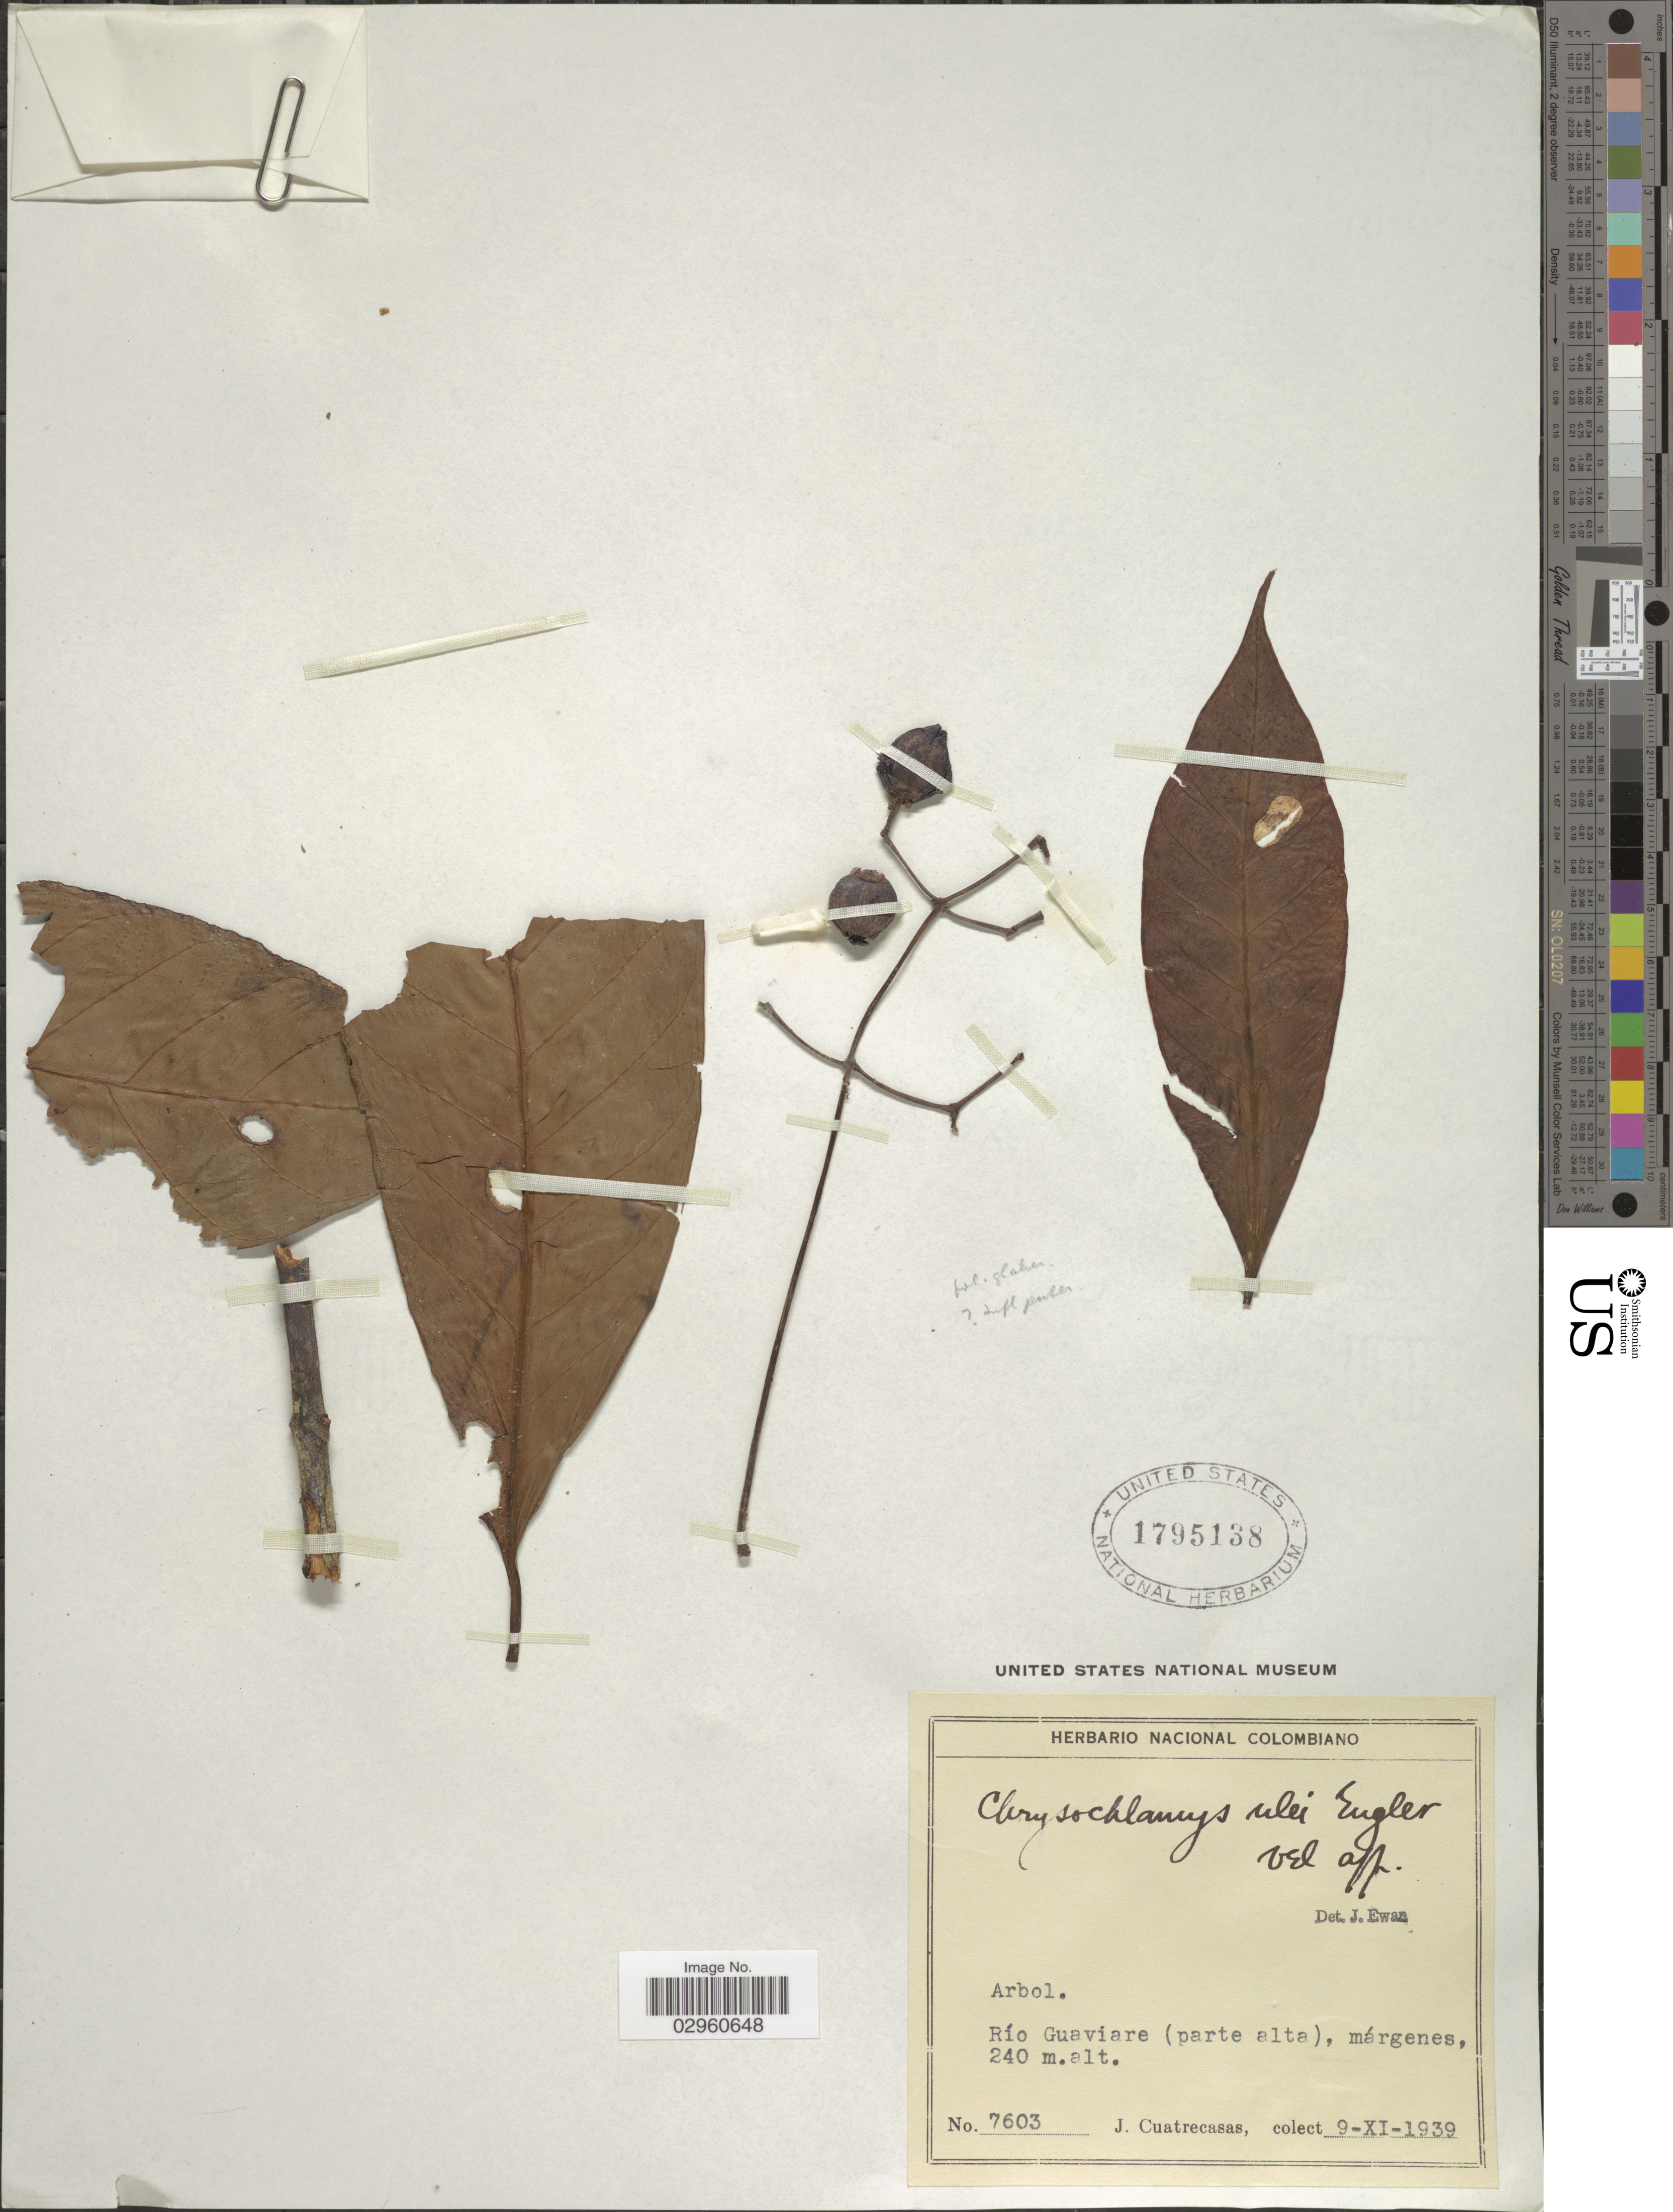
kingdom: Plantae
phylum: Tracheophyta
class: Magnoliopsida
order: Malpighiales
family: Clusiaceae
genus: Chrysochlamys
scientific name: Chrysochlamys ulei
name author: Engl.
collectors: J. Cuatrecasas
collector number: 7603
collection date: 1939-11-09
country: Colombia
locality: Río Guaviare (parte alta), márgenes).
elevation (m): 240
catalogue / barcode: US 1795138